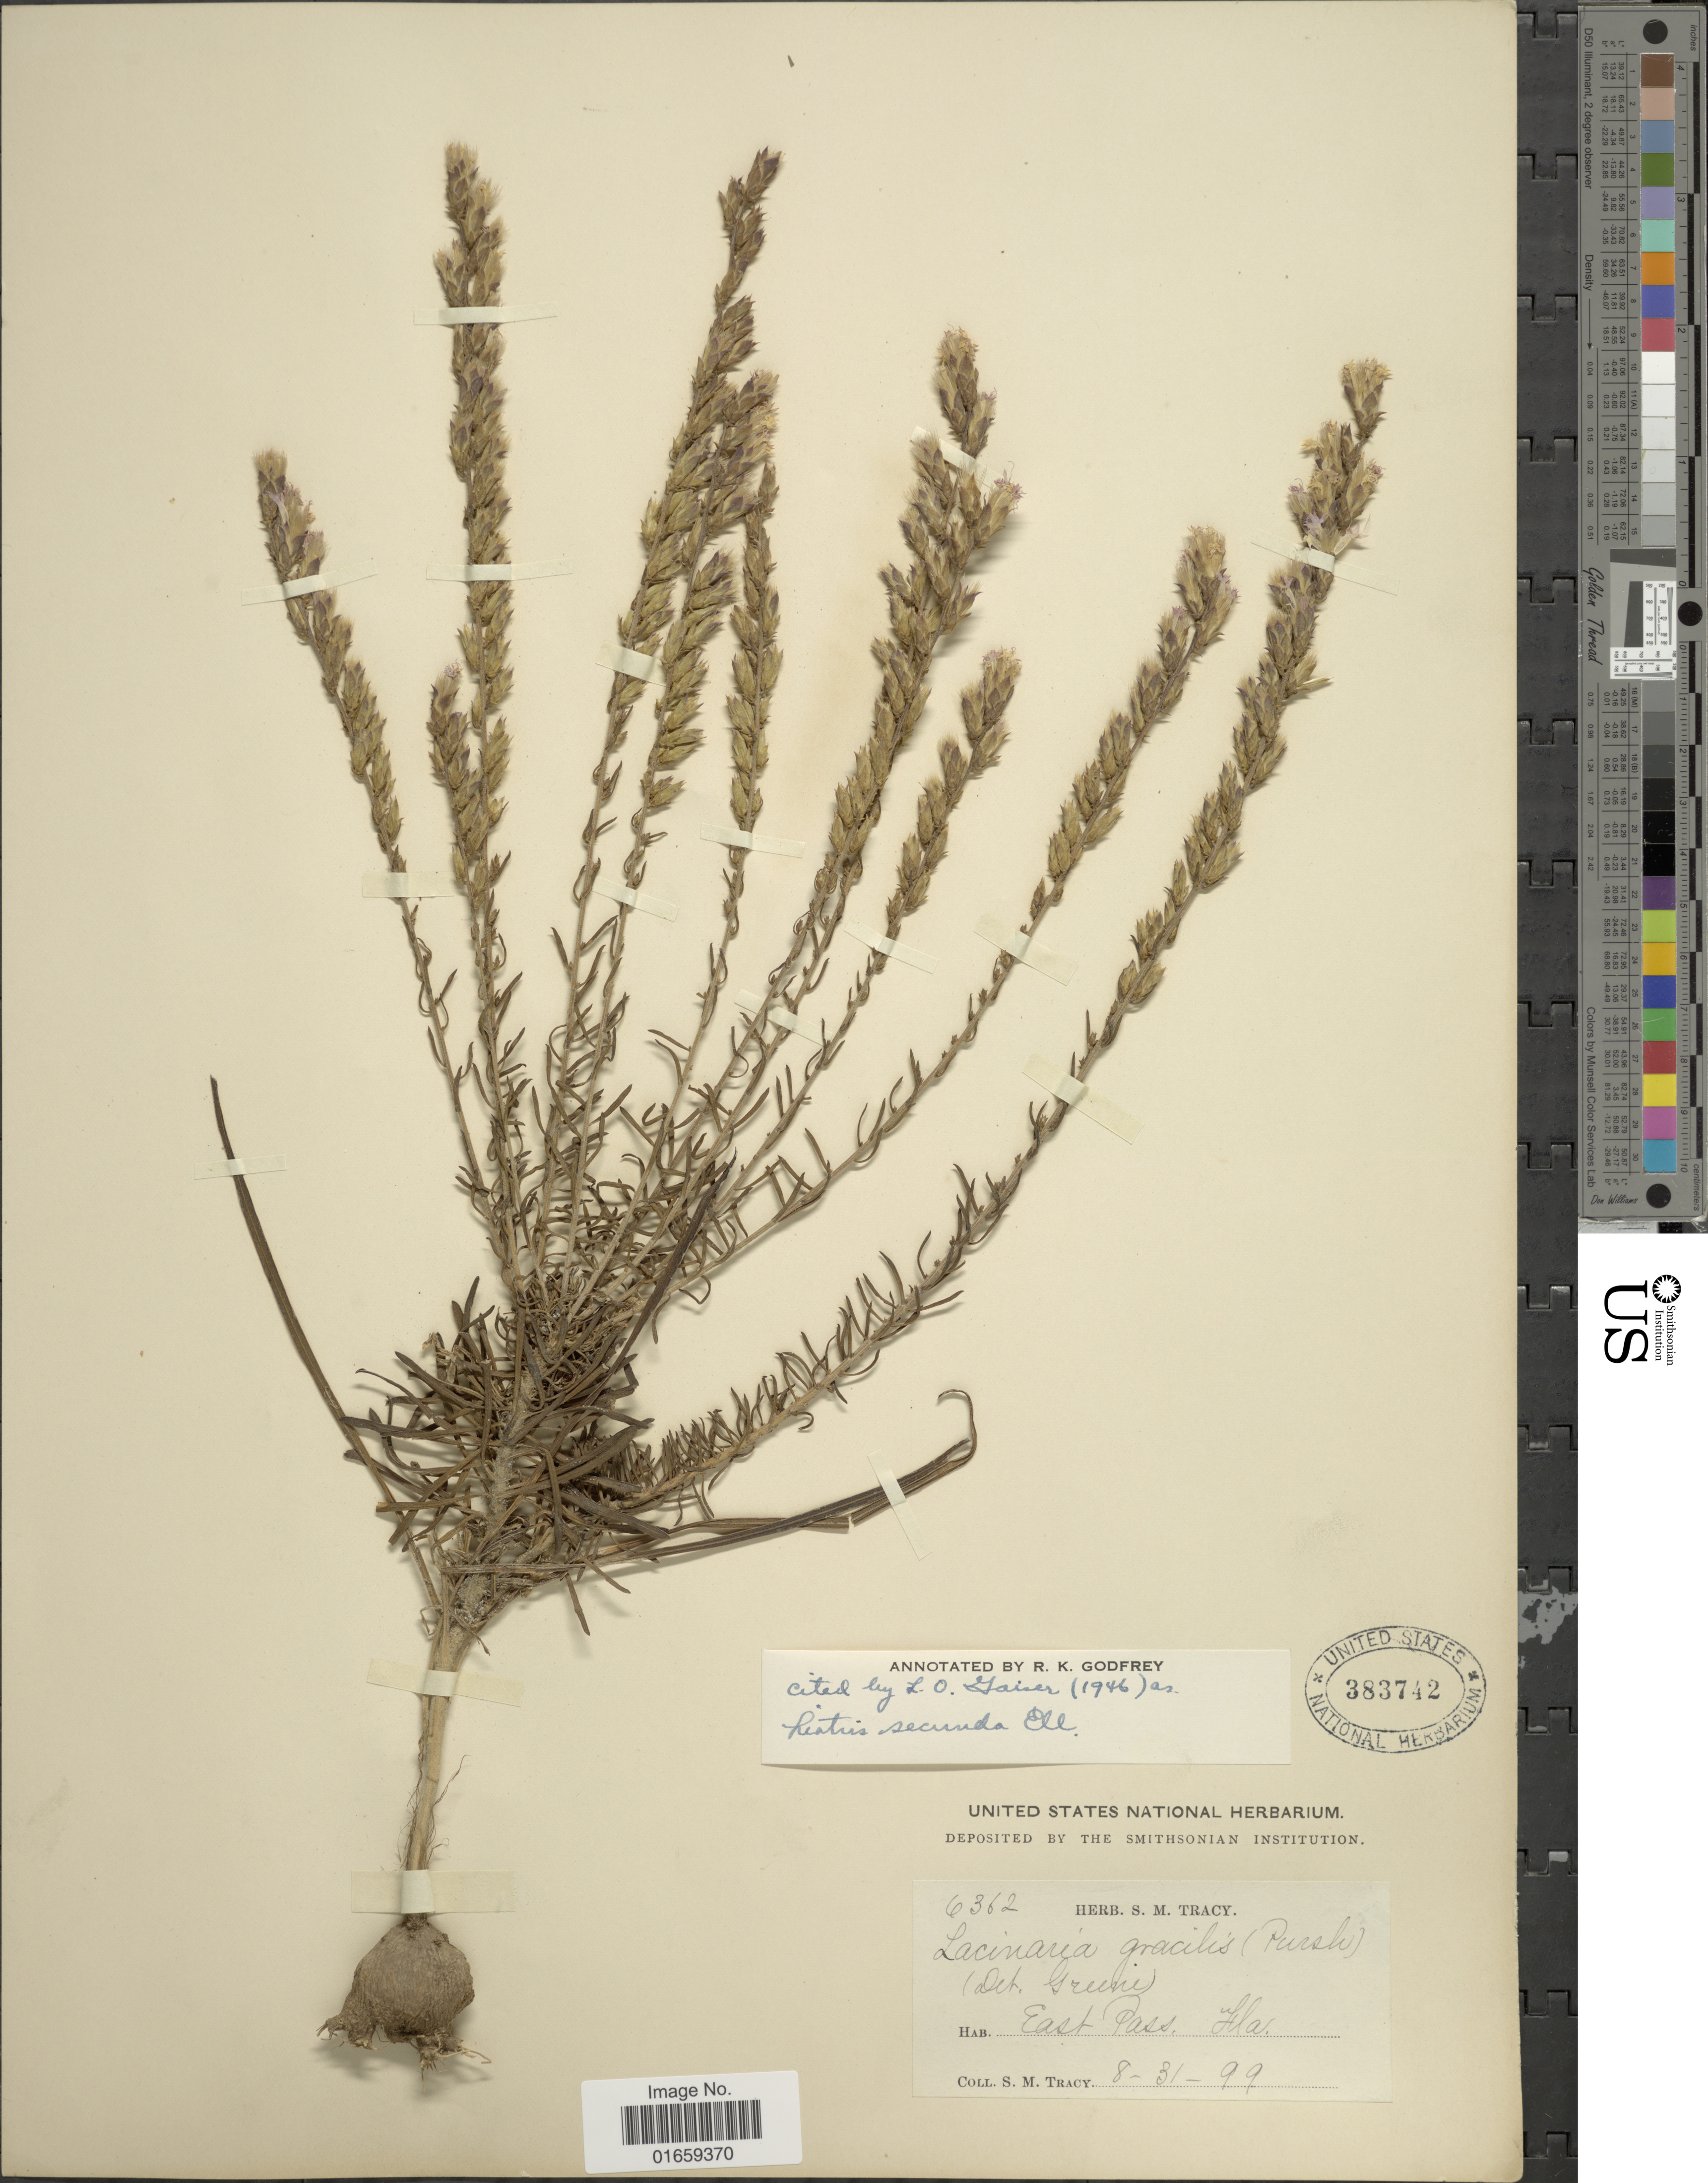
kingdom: Plantae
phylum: Tracheophyta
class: Magnoliopsida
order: Asterales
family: Asteraceae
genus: Liatris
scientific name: Liatris secunda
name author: Elliott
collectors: S. Stracy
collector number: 6362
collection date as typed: Transcribed d/m/y: 31/8/99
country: United States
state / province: Florida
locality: East Pass, Fla.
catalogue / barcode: US 383742